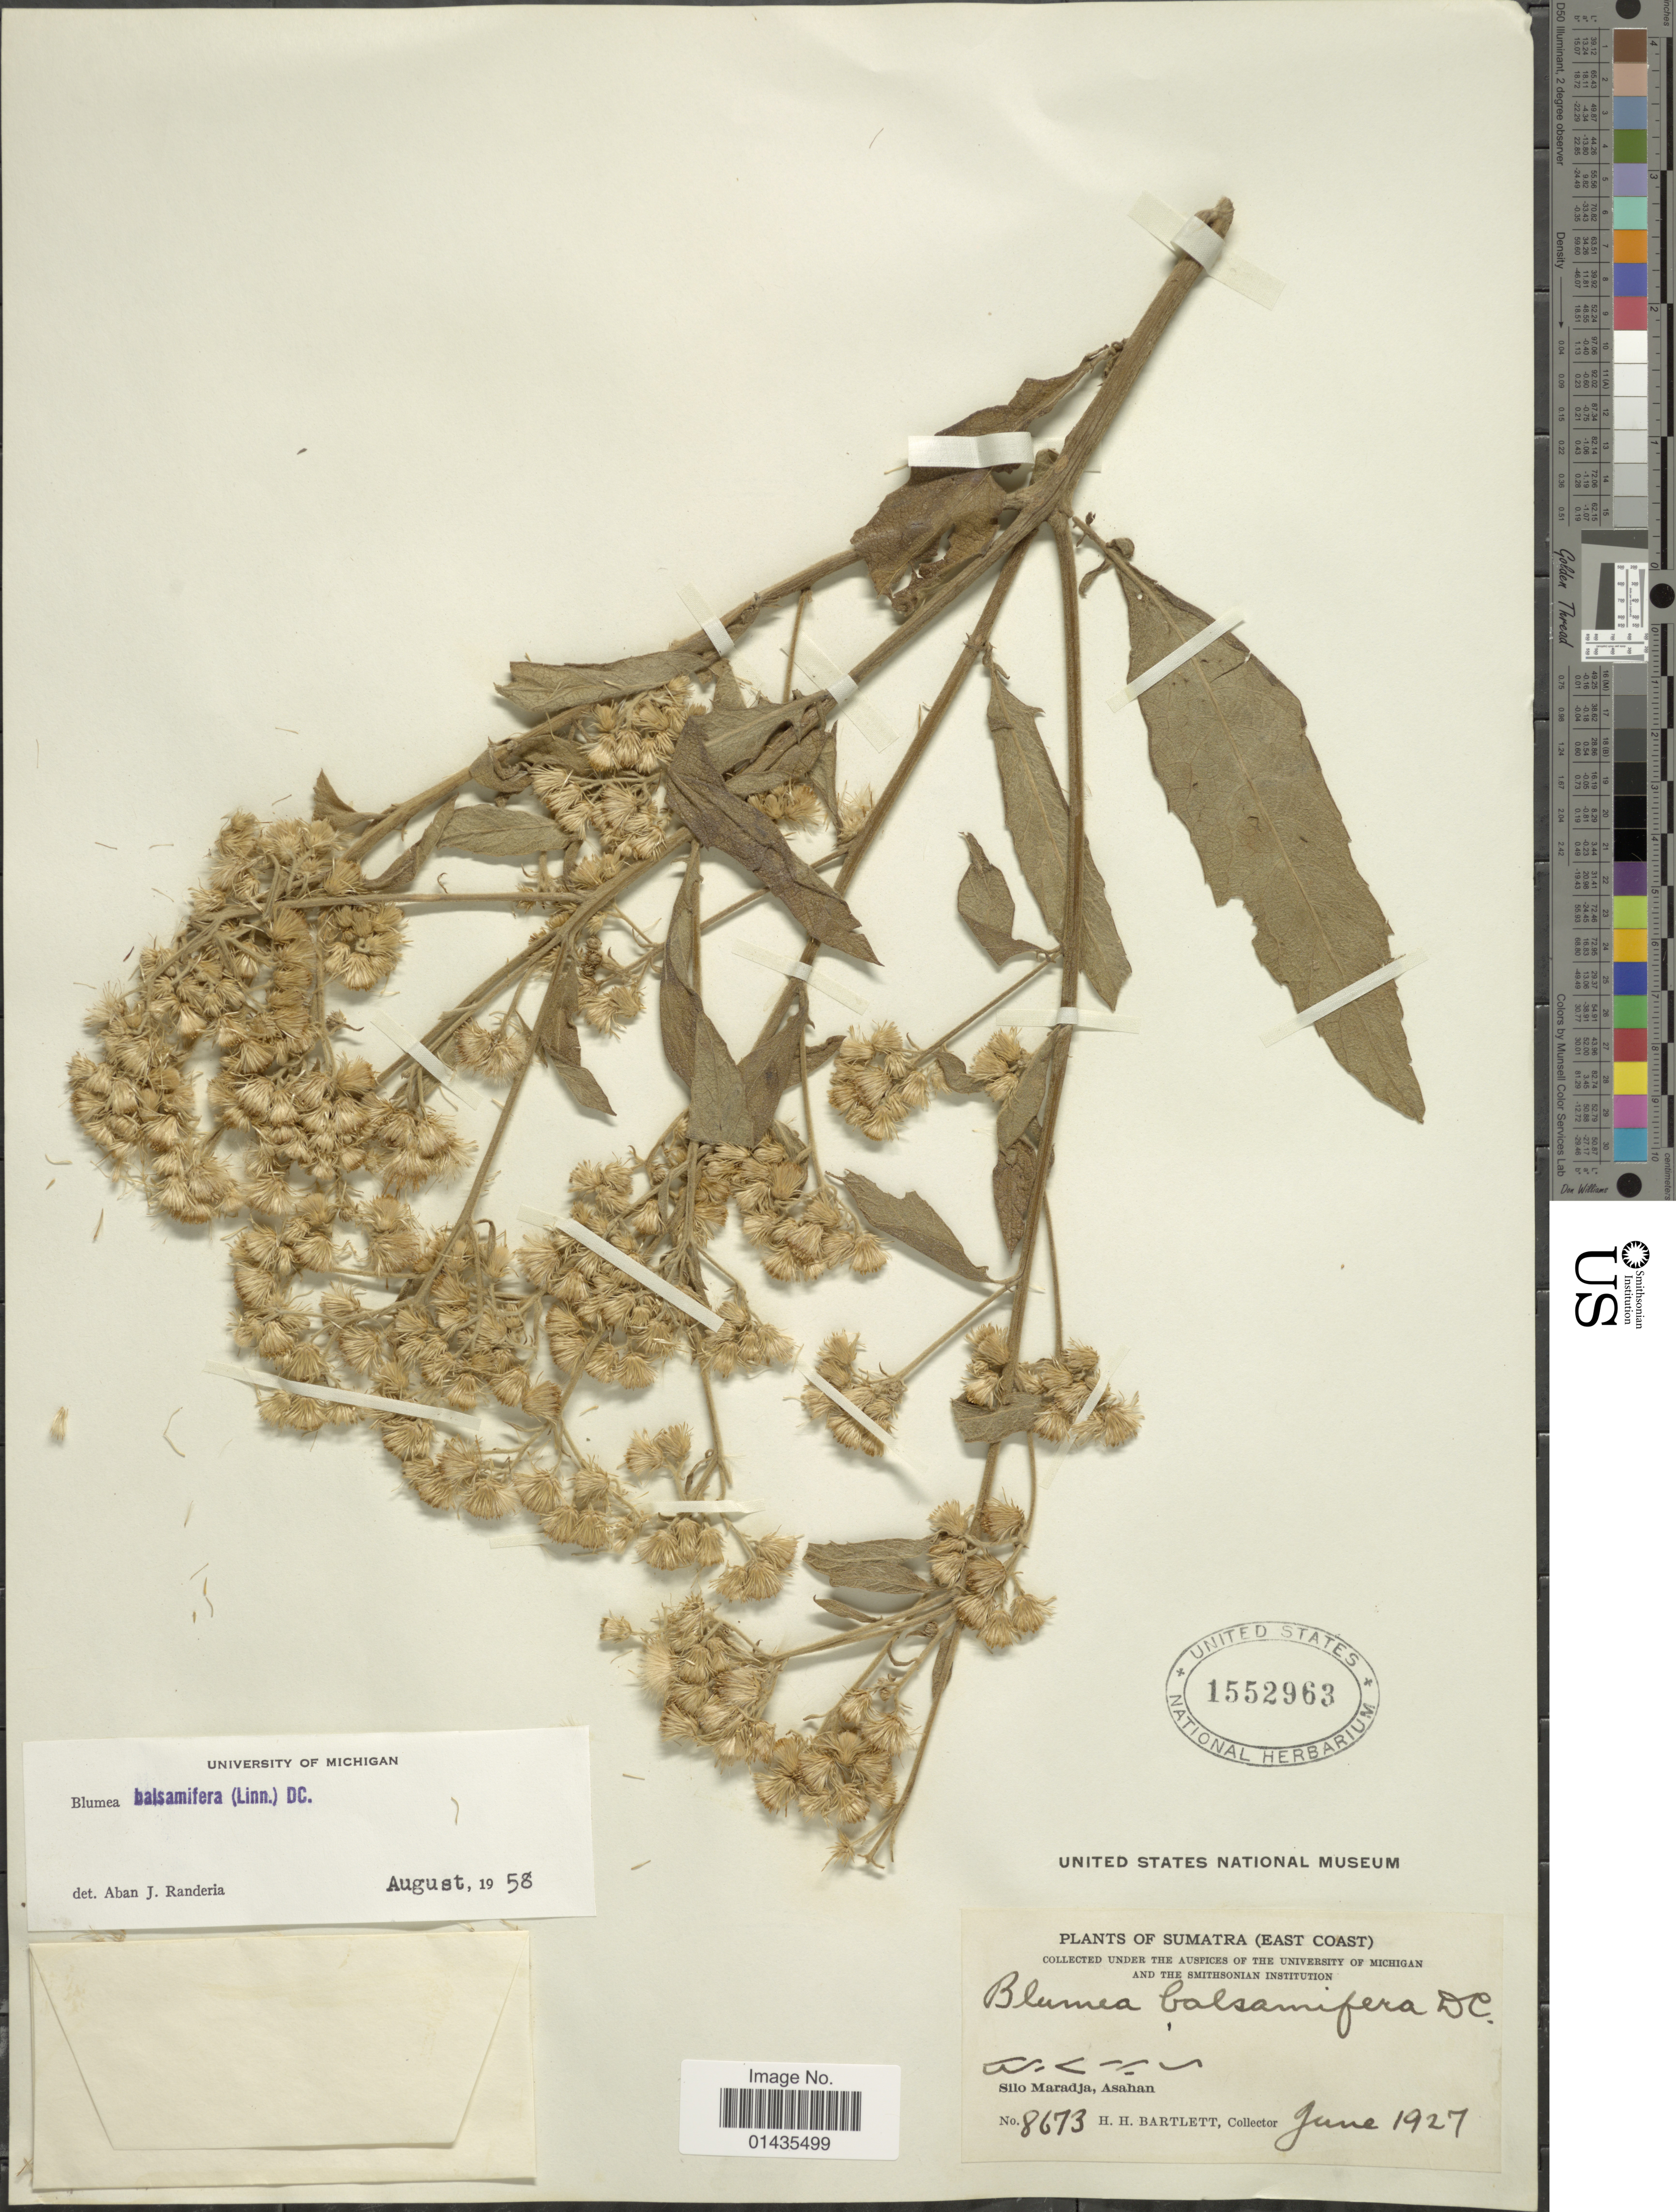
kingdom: Plantae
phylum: Tracheophyta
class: Magnoliopsida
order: Asterales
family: Asteraceae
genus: Blumea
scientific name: Blumea balsamifera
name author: (L.) DC.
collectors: H. H. Bartlett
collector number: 8673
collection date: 1927-06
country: Indonesia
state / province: Sumatra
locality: East Coast, Silo Maradja, Asahan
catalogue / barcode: US 1552963